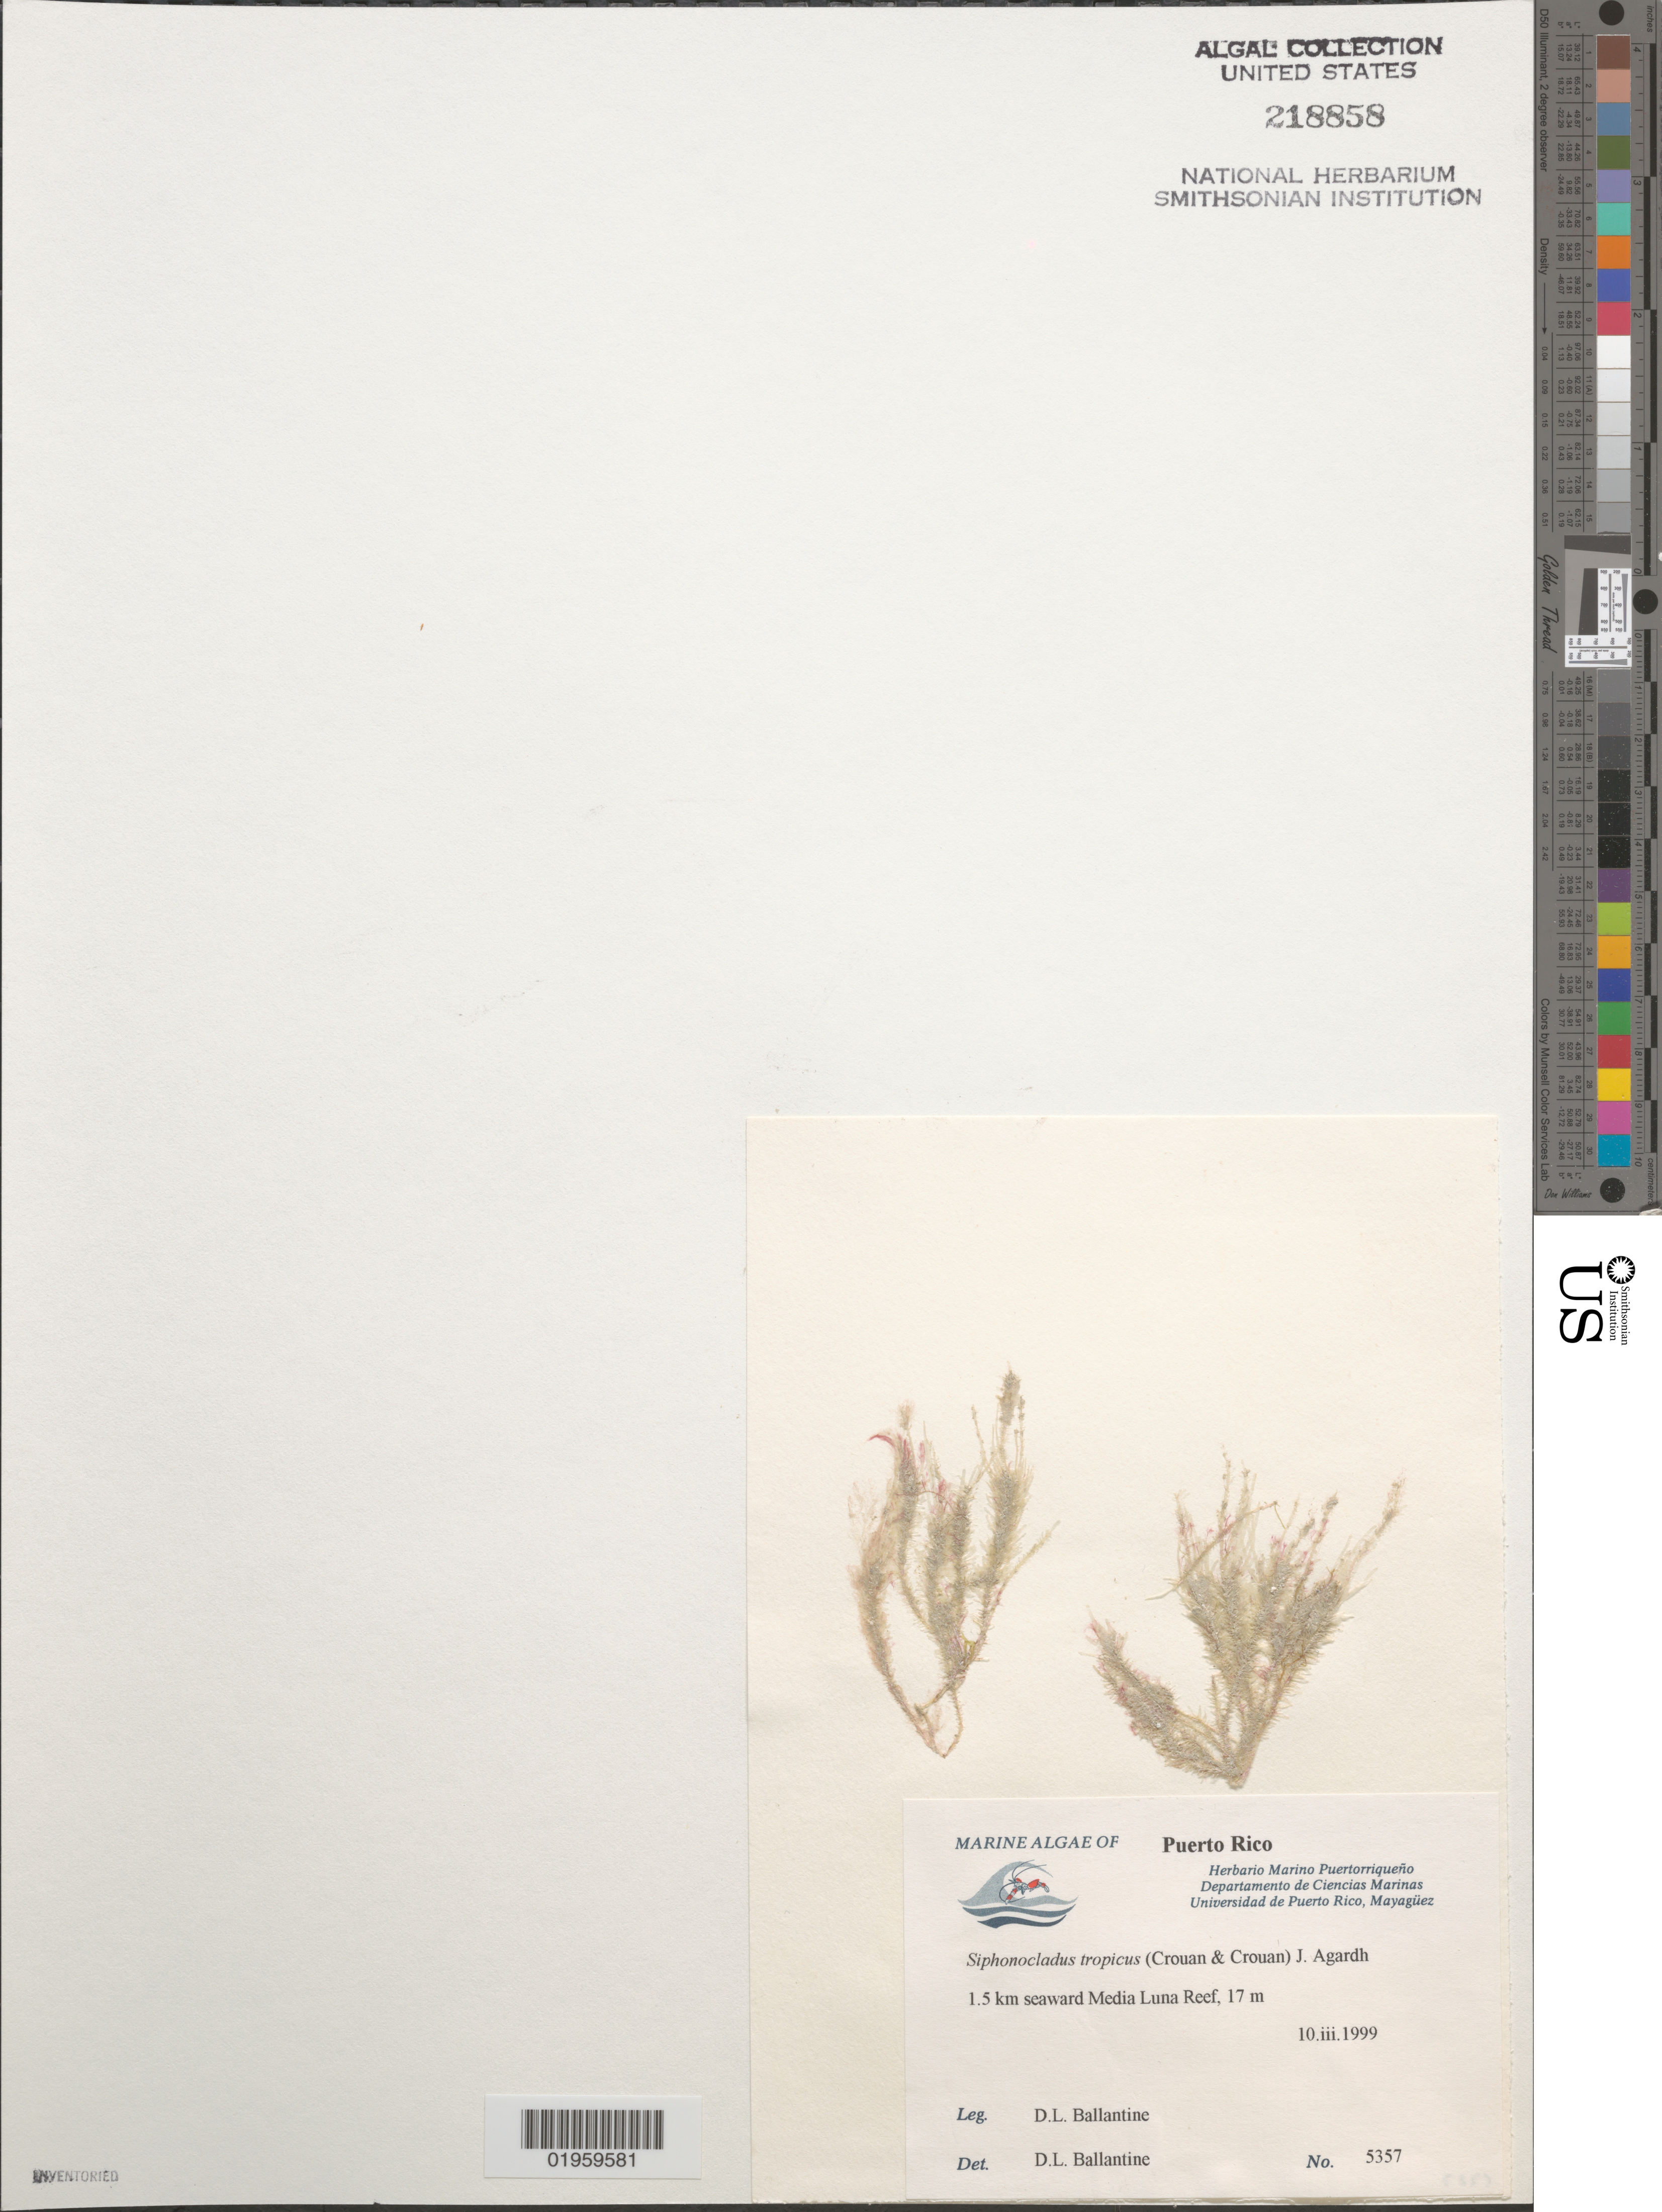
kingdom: Plantae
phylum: Chlorophyta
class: Ulvophyceae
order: Siphonocladales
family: Siphonocladaceae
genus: Siphonocladus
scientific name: Siphonocladus tropicus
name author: (P. Crouan & H. Crouan) J. Agardh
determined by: Ballantine, D. L.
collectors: D.L. Ballantine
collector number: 5357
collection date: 1999-03-10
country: Puerto Rico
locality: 1.5 km seaward Media Luna Reef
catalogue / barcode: US 218858